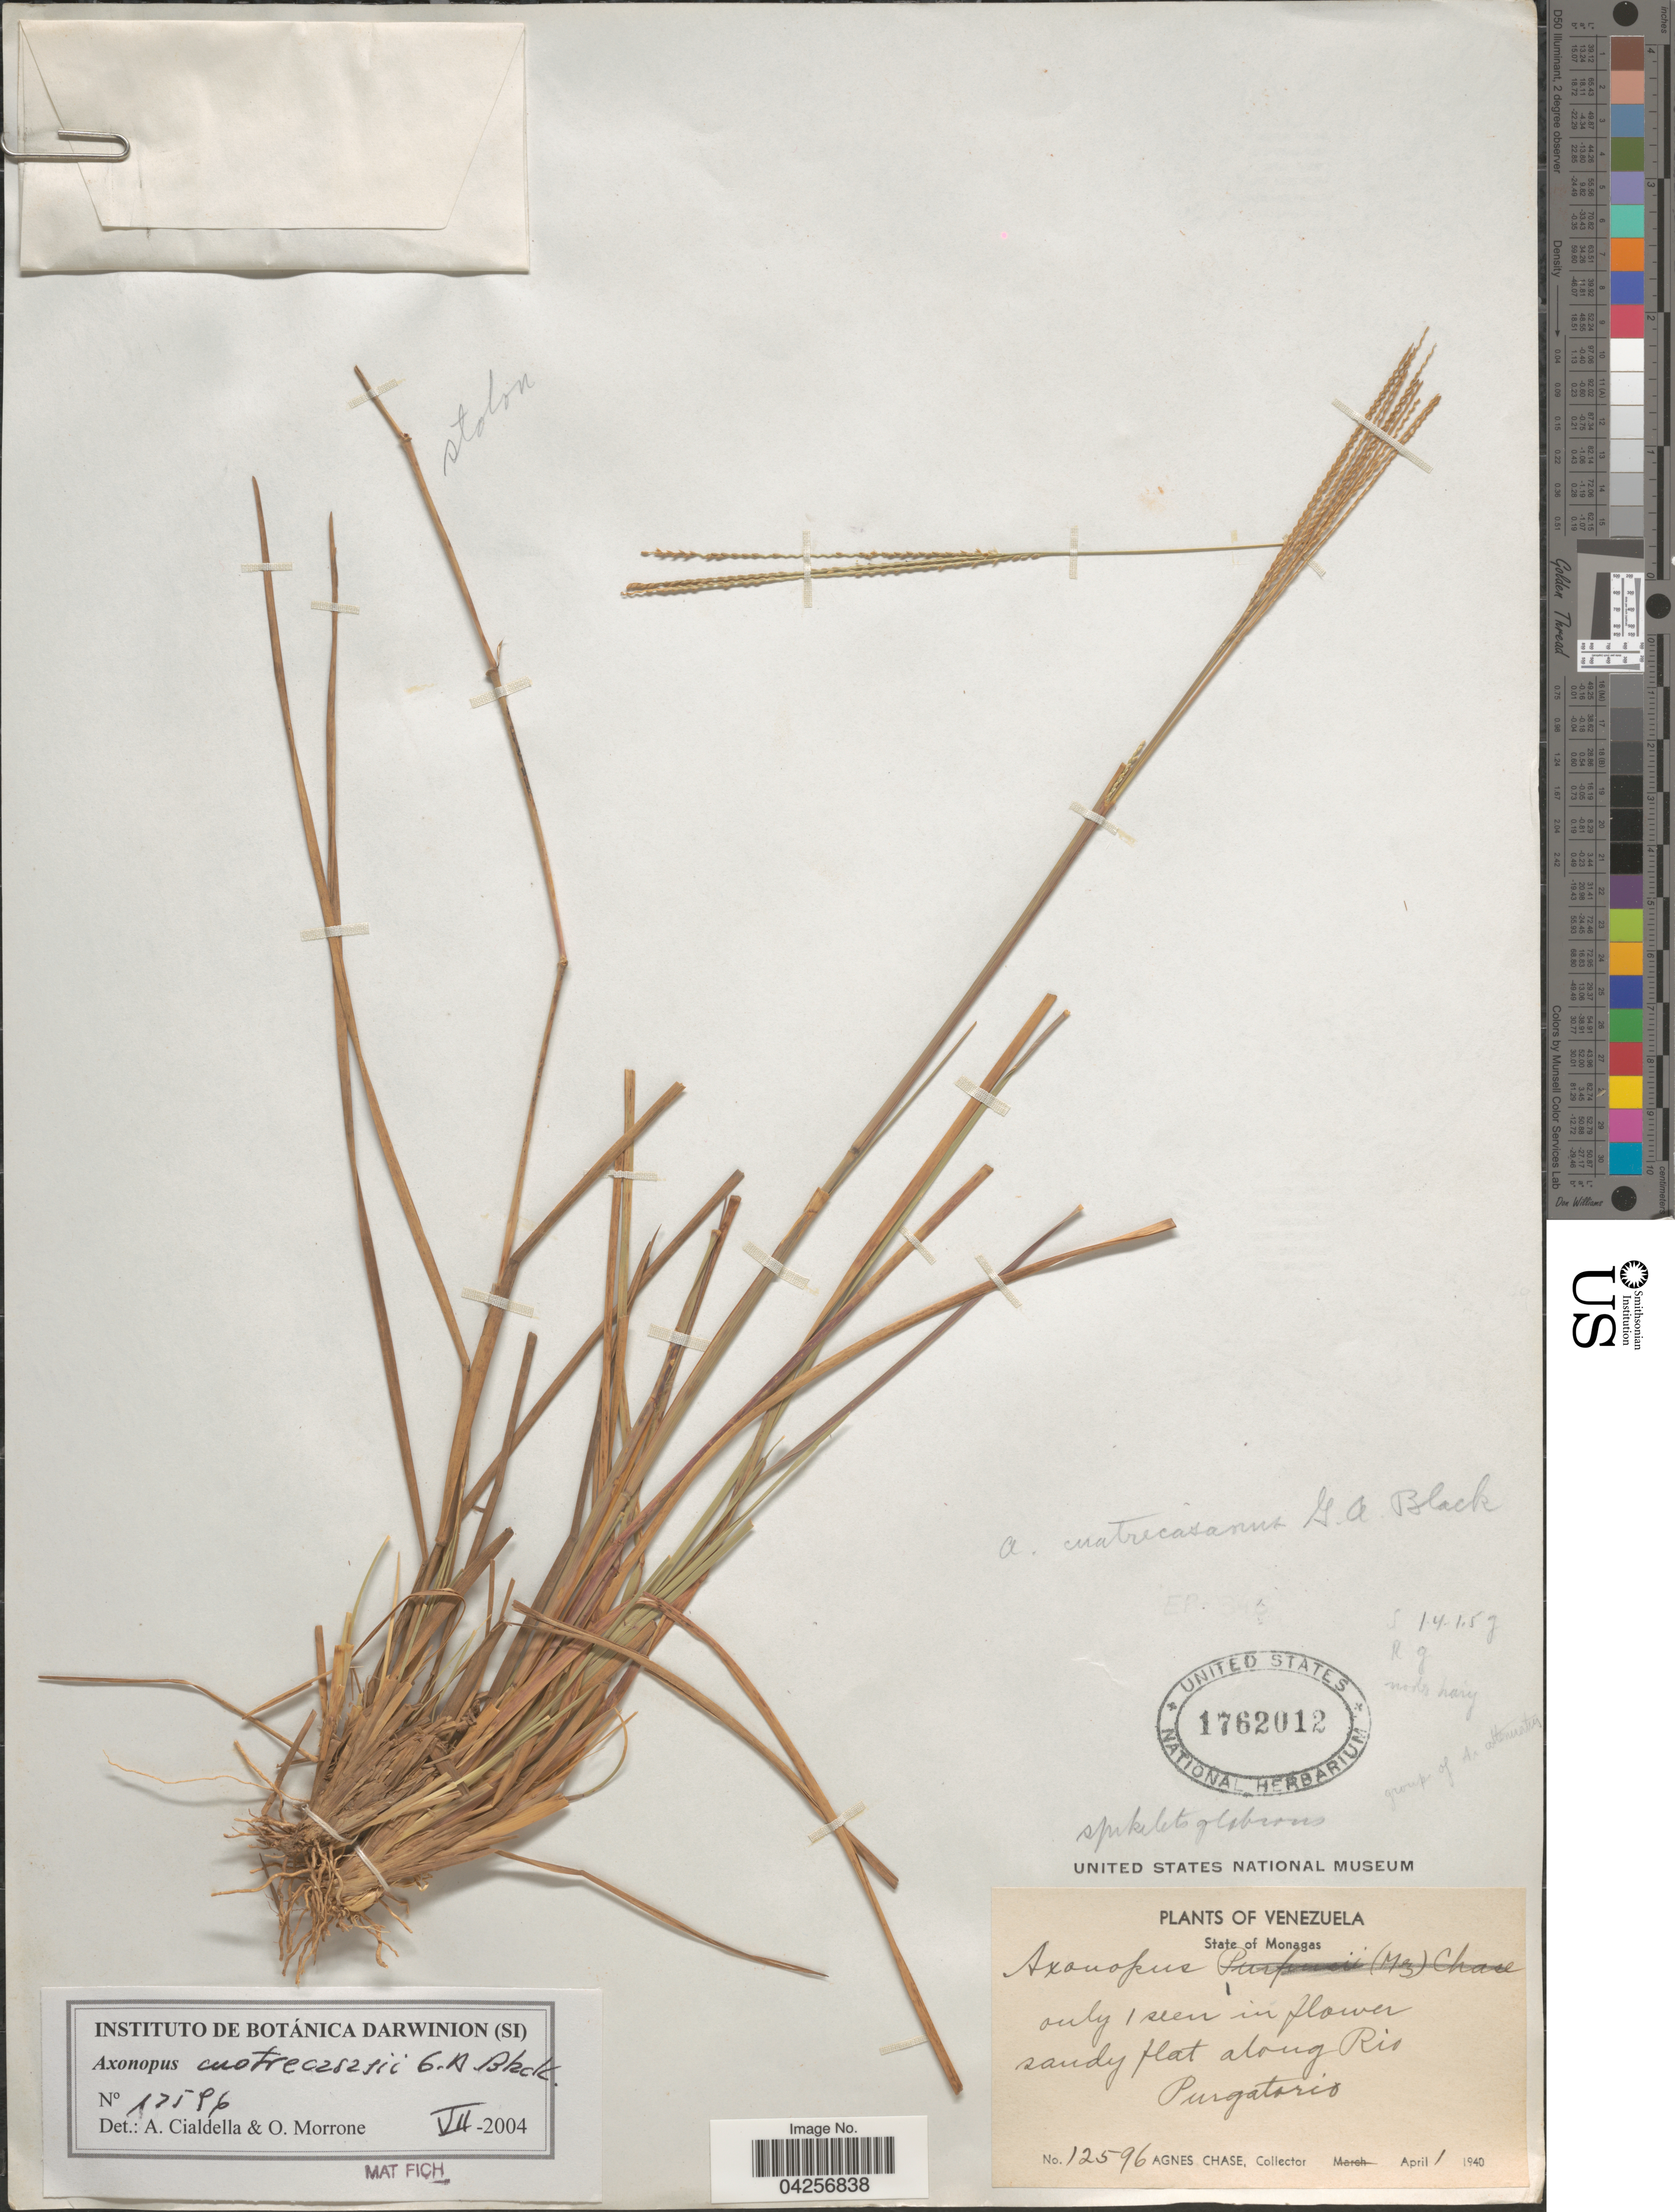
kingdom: Plantae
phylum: Tracheophyta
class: Liliopsida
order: Poales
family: Poaceae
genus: Axonopus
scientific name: Axonopus cuatrecasasii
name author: G.A. Black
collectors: A. Chase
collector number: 12596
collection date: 1940-04-01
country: Venezuela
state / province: Monagas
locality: Sandy flat along Rio Purgatorio.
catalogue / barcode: US 1762012